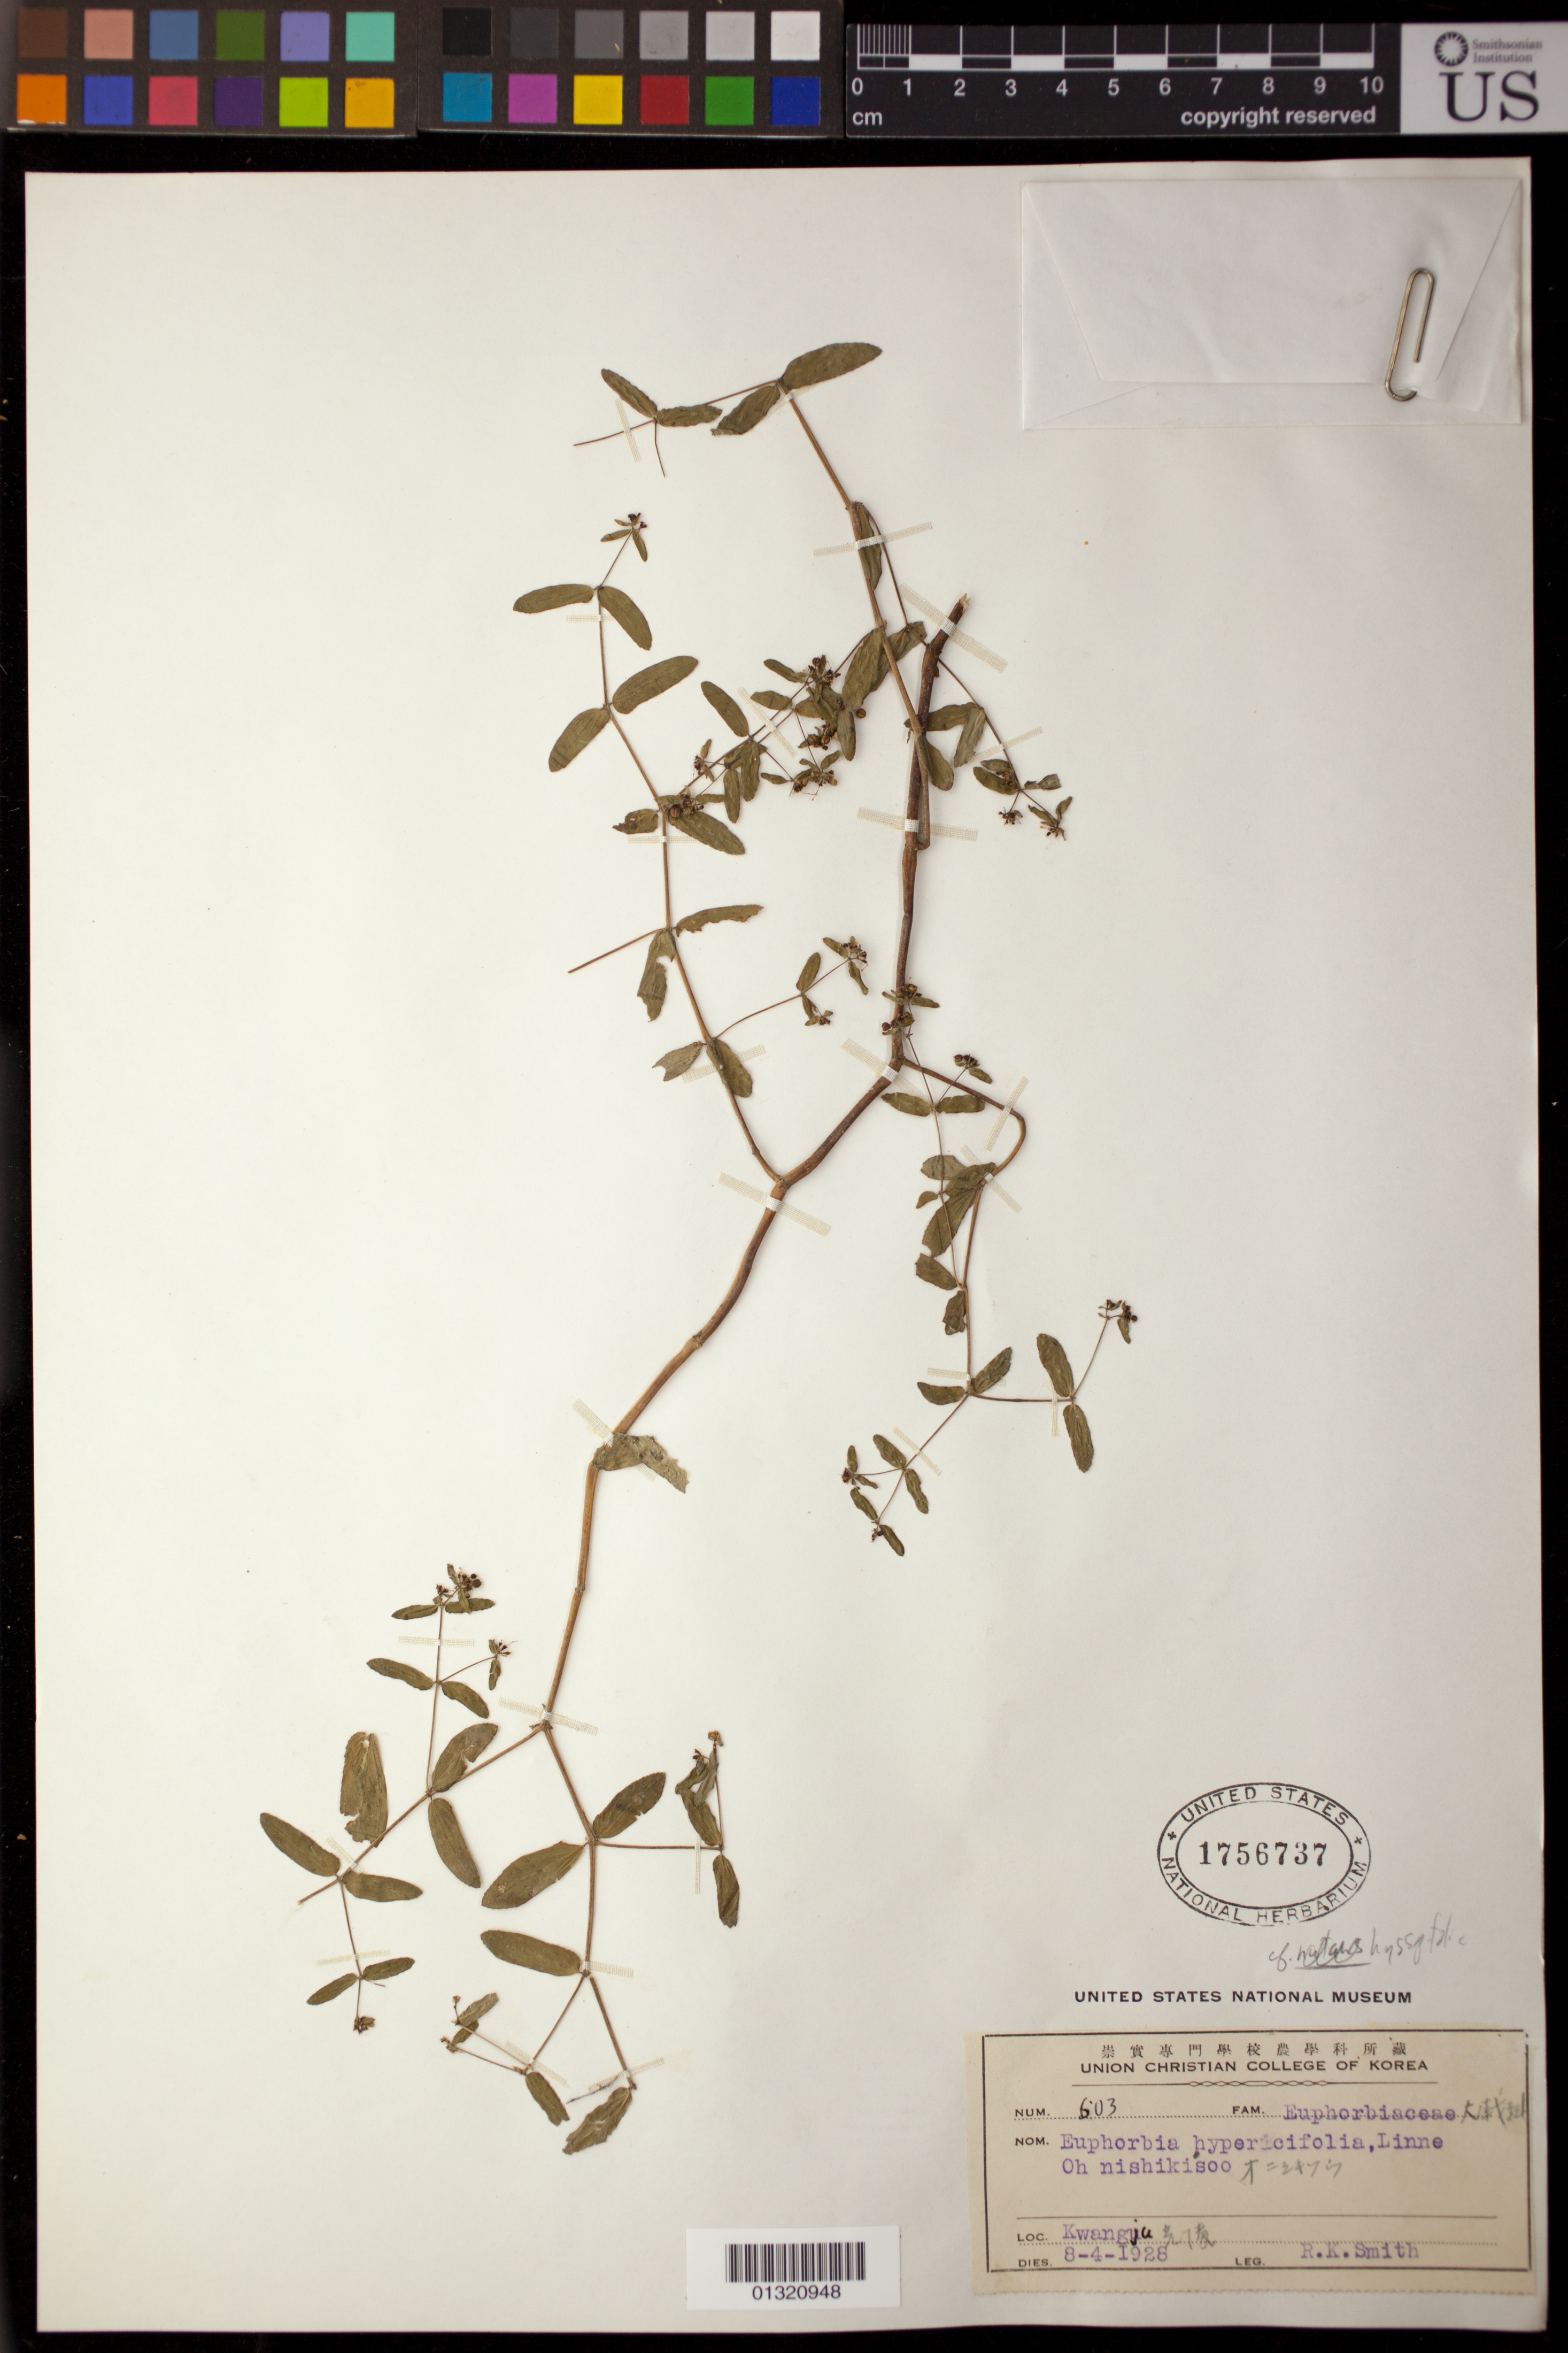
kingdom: Plantae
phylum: Tracheophyta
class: Magnoliopsida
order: Malpighiales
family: Euphorbiaceae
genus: Euphorbia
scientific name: Euphorbia hyssopifolia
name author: L.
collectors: R. Smith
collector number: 603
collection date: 1928-04-08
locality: Kwangju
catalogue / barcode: US 1756737